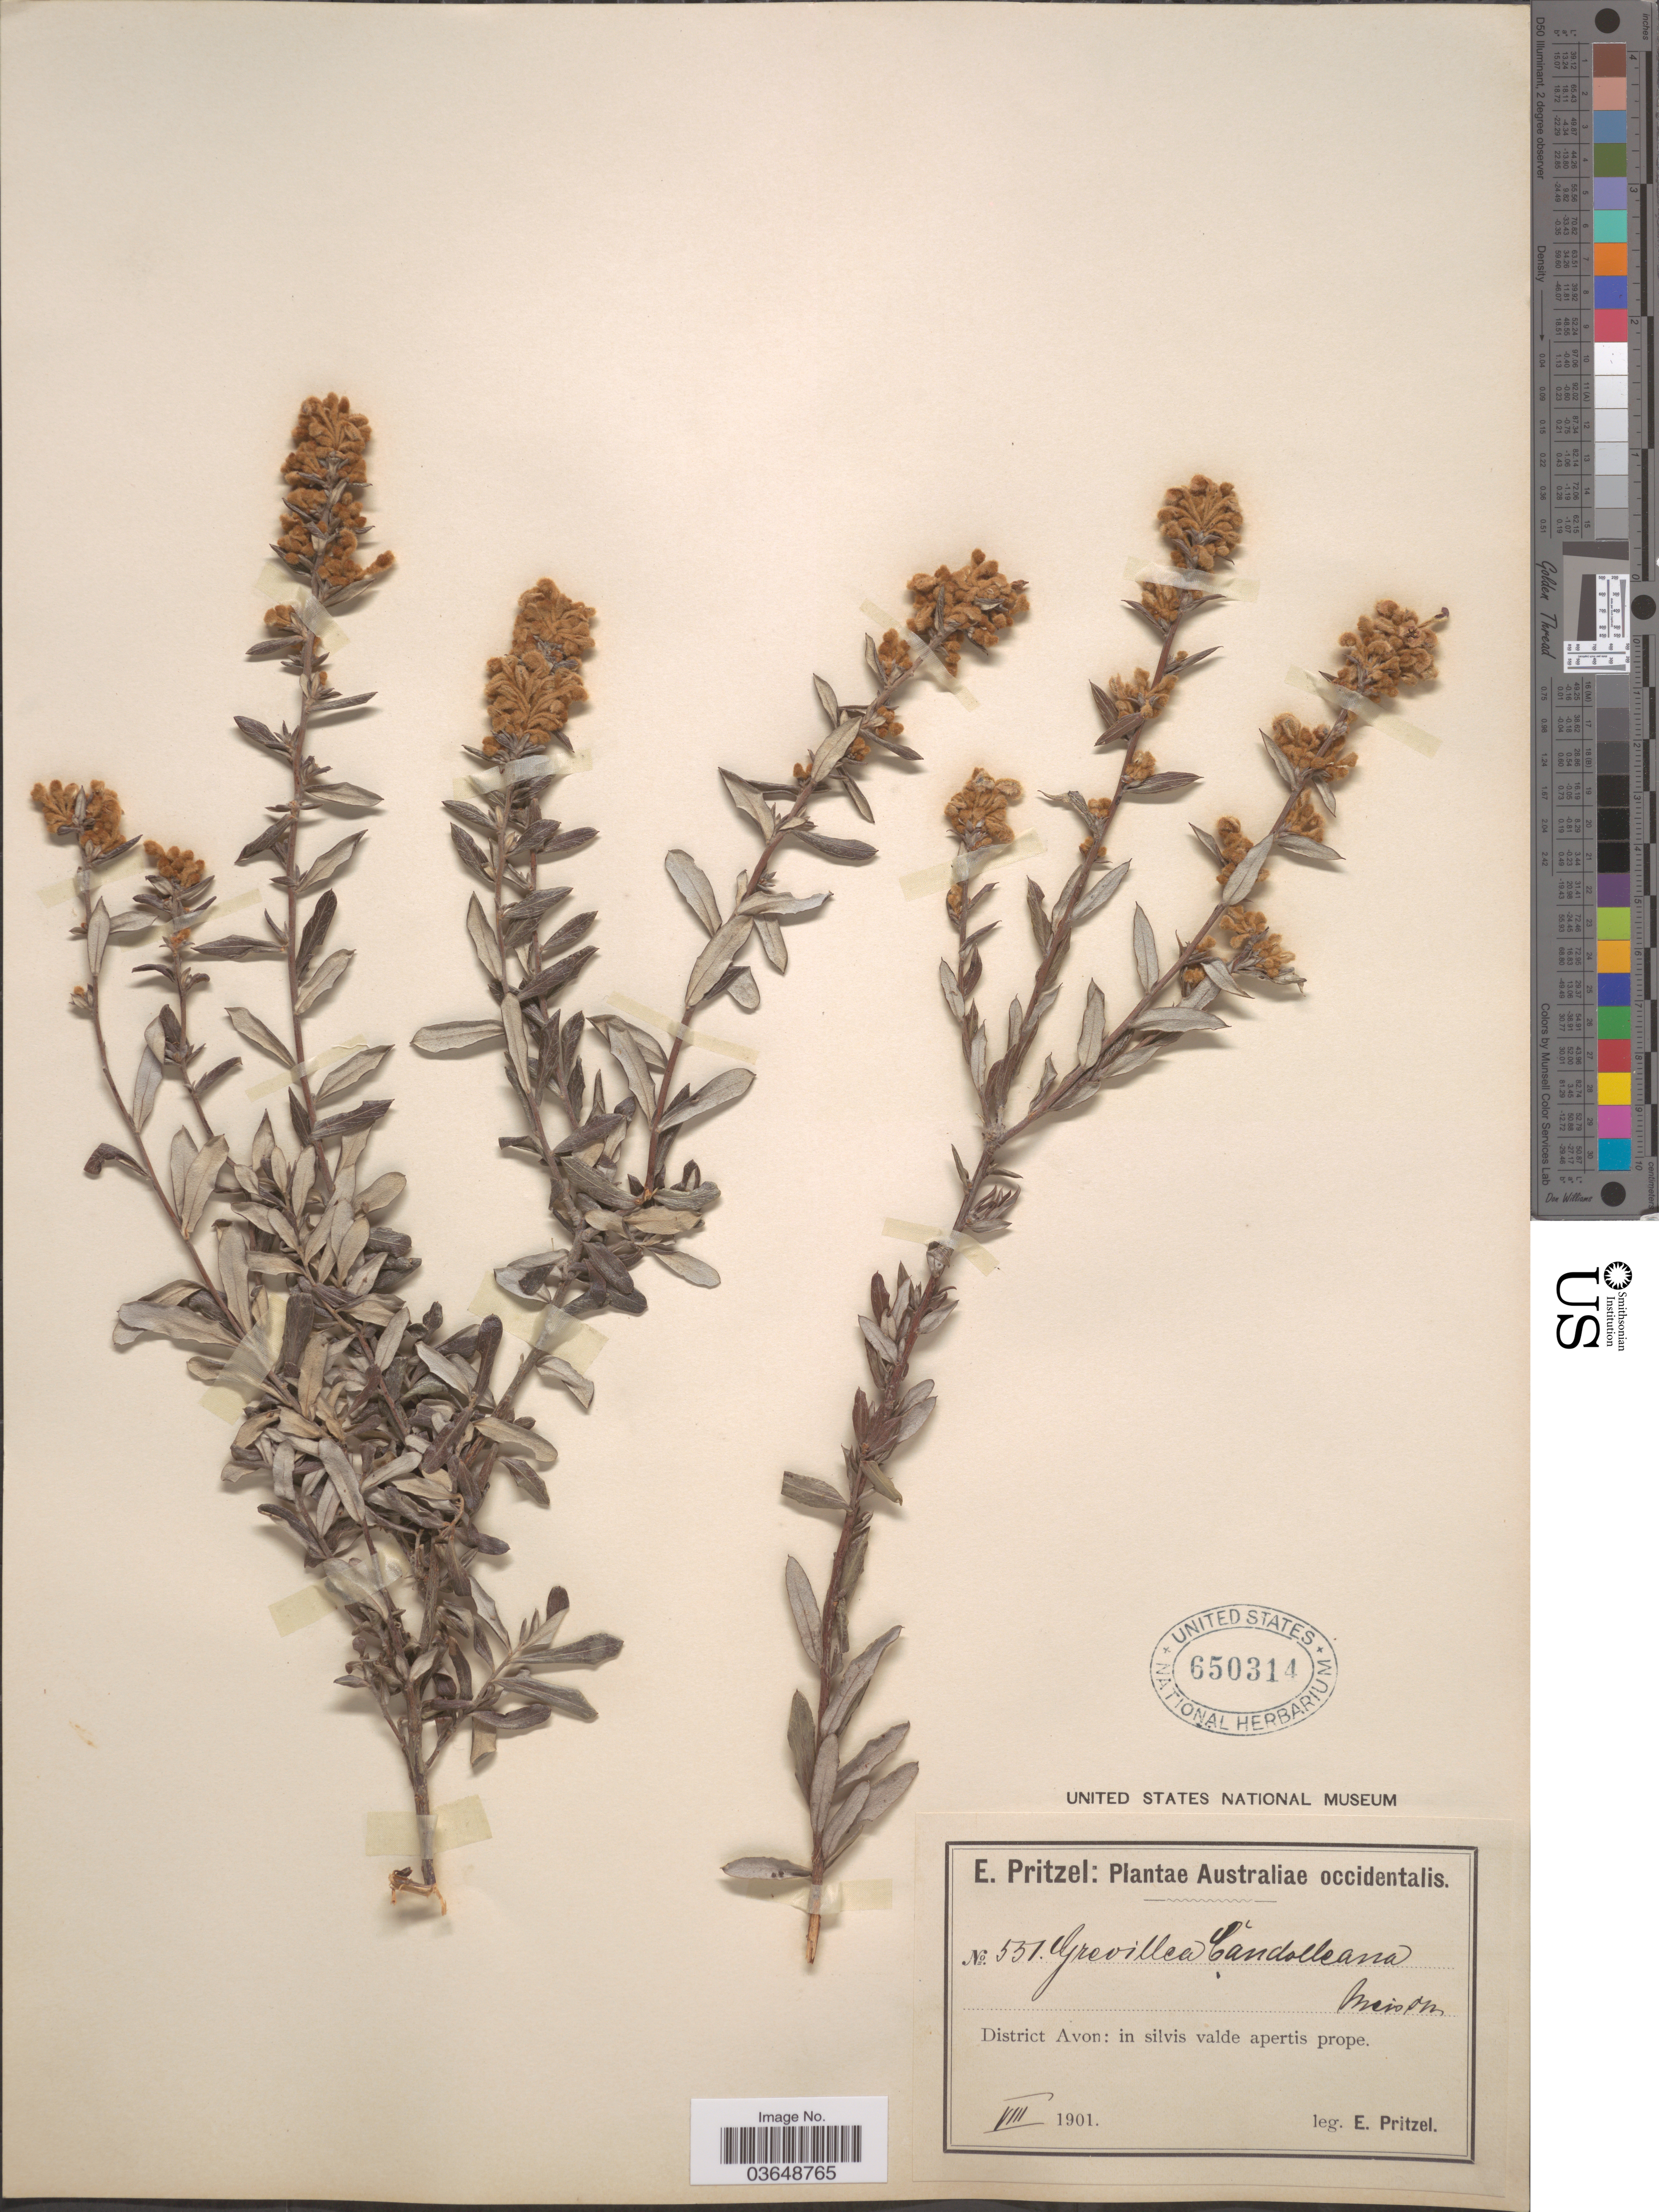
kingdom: Plantae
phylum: Tracheophyta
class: Magnoliopsida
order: Proteales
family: Proteaceae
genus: Grevillea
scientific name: Grevillea candolleana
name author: Meisn.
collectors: E. G. Pritzel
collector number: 551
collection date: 1901-08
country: Australia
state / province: Western Australia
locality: Australiae occidentalis. District Avon: in silvis valde apertis prope.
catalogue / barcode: US 650314